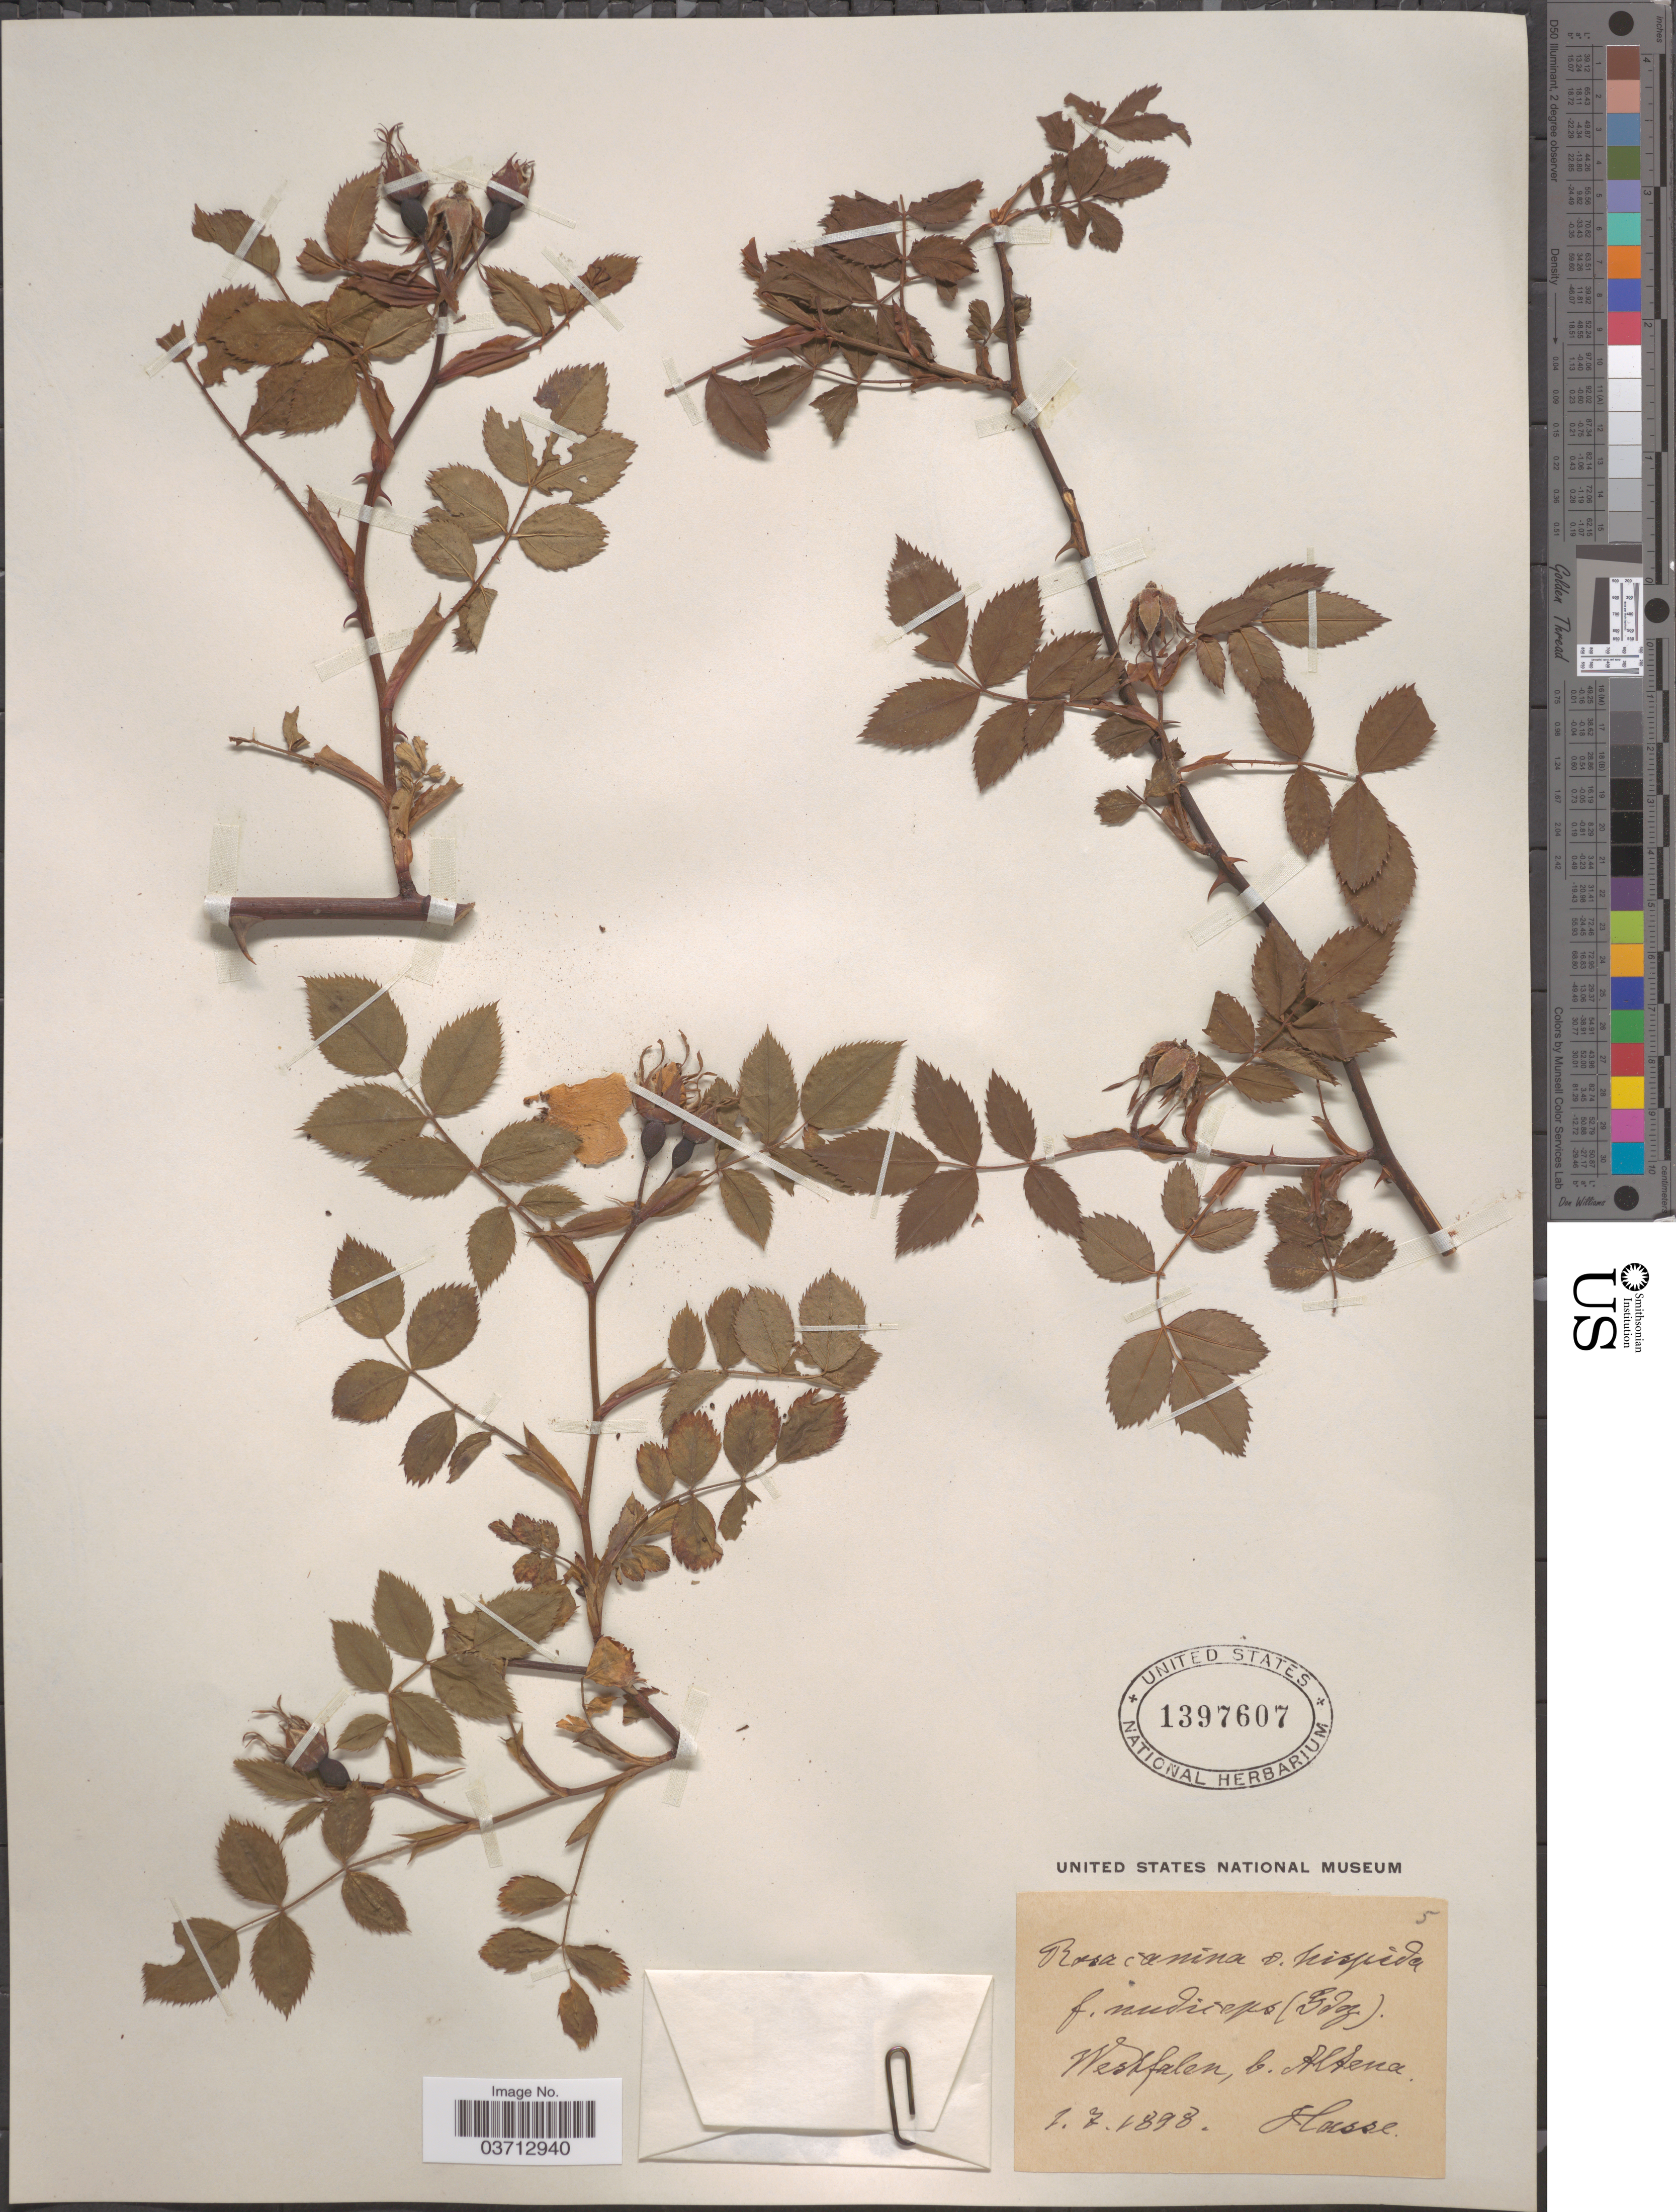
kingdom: Plantae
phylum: Tracheophyta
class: Magnoliopsida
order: Rosales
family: Rosaceae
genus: Rosa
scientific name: Rosa canina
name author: L.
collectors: -. Hasse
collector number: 5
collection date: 1898-07-02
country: Germany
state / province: Nordrhein-Westfalen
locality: Westfalen, b. Altena.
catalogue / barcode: US 1397607